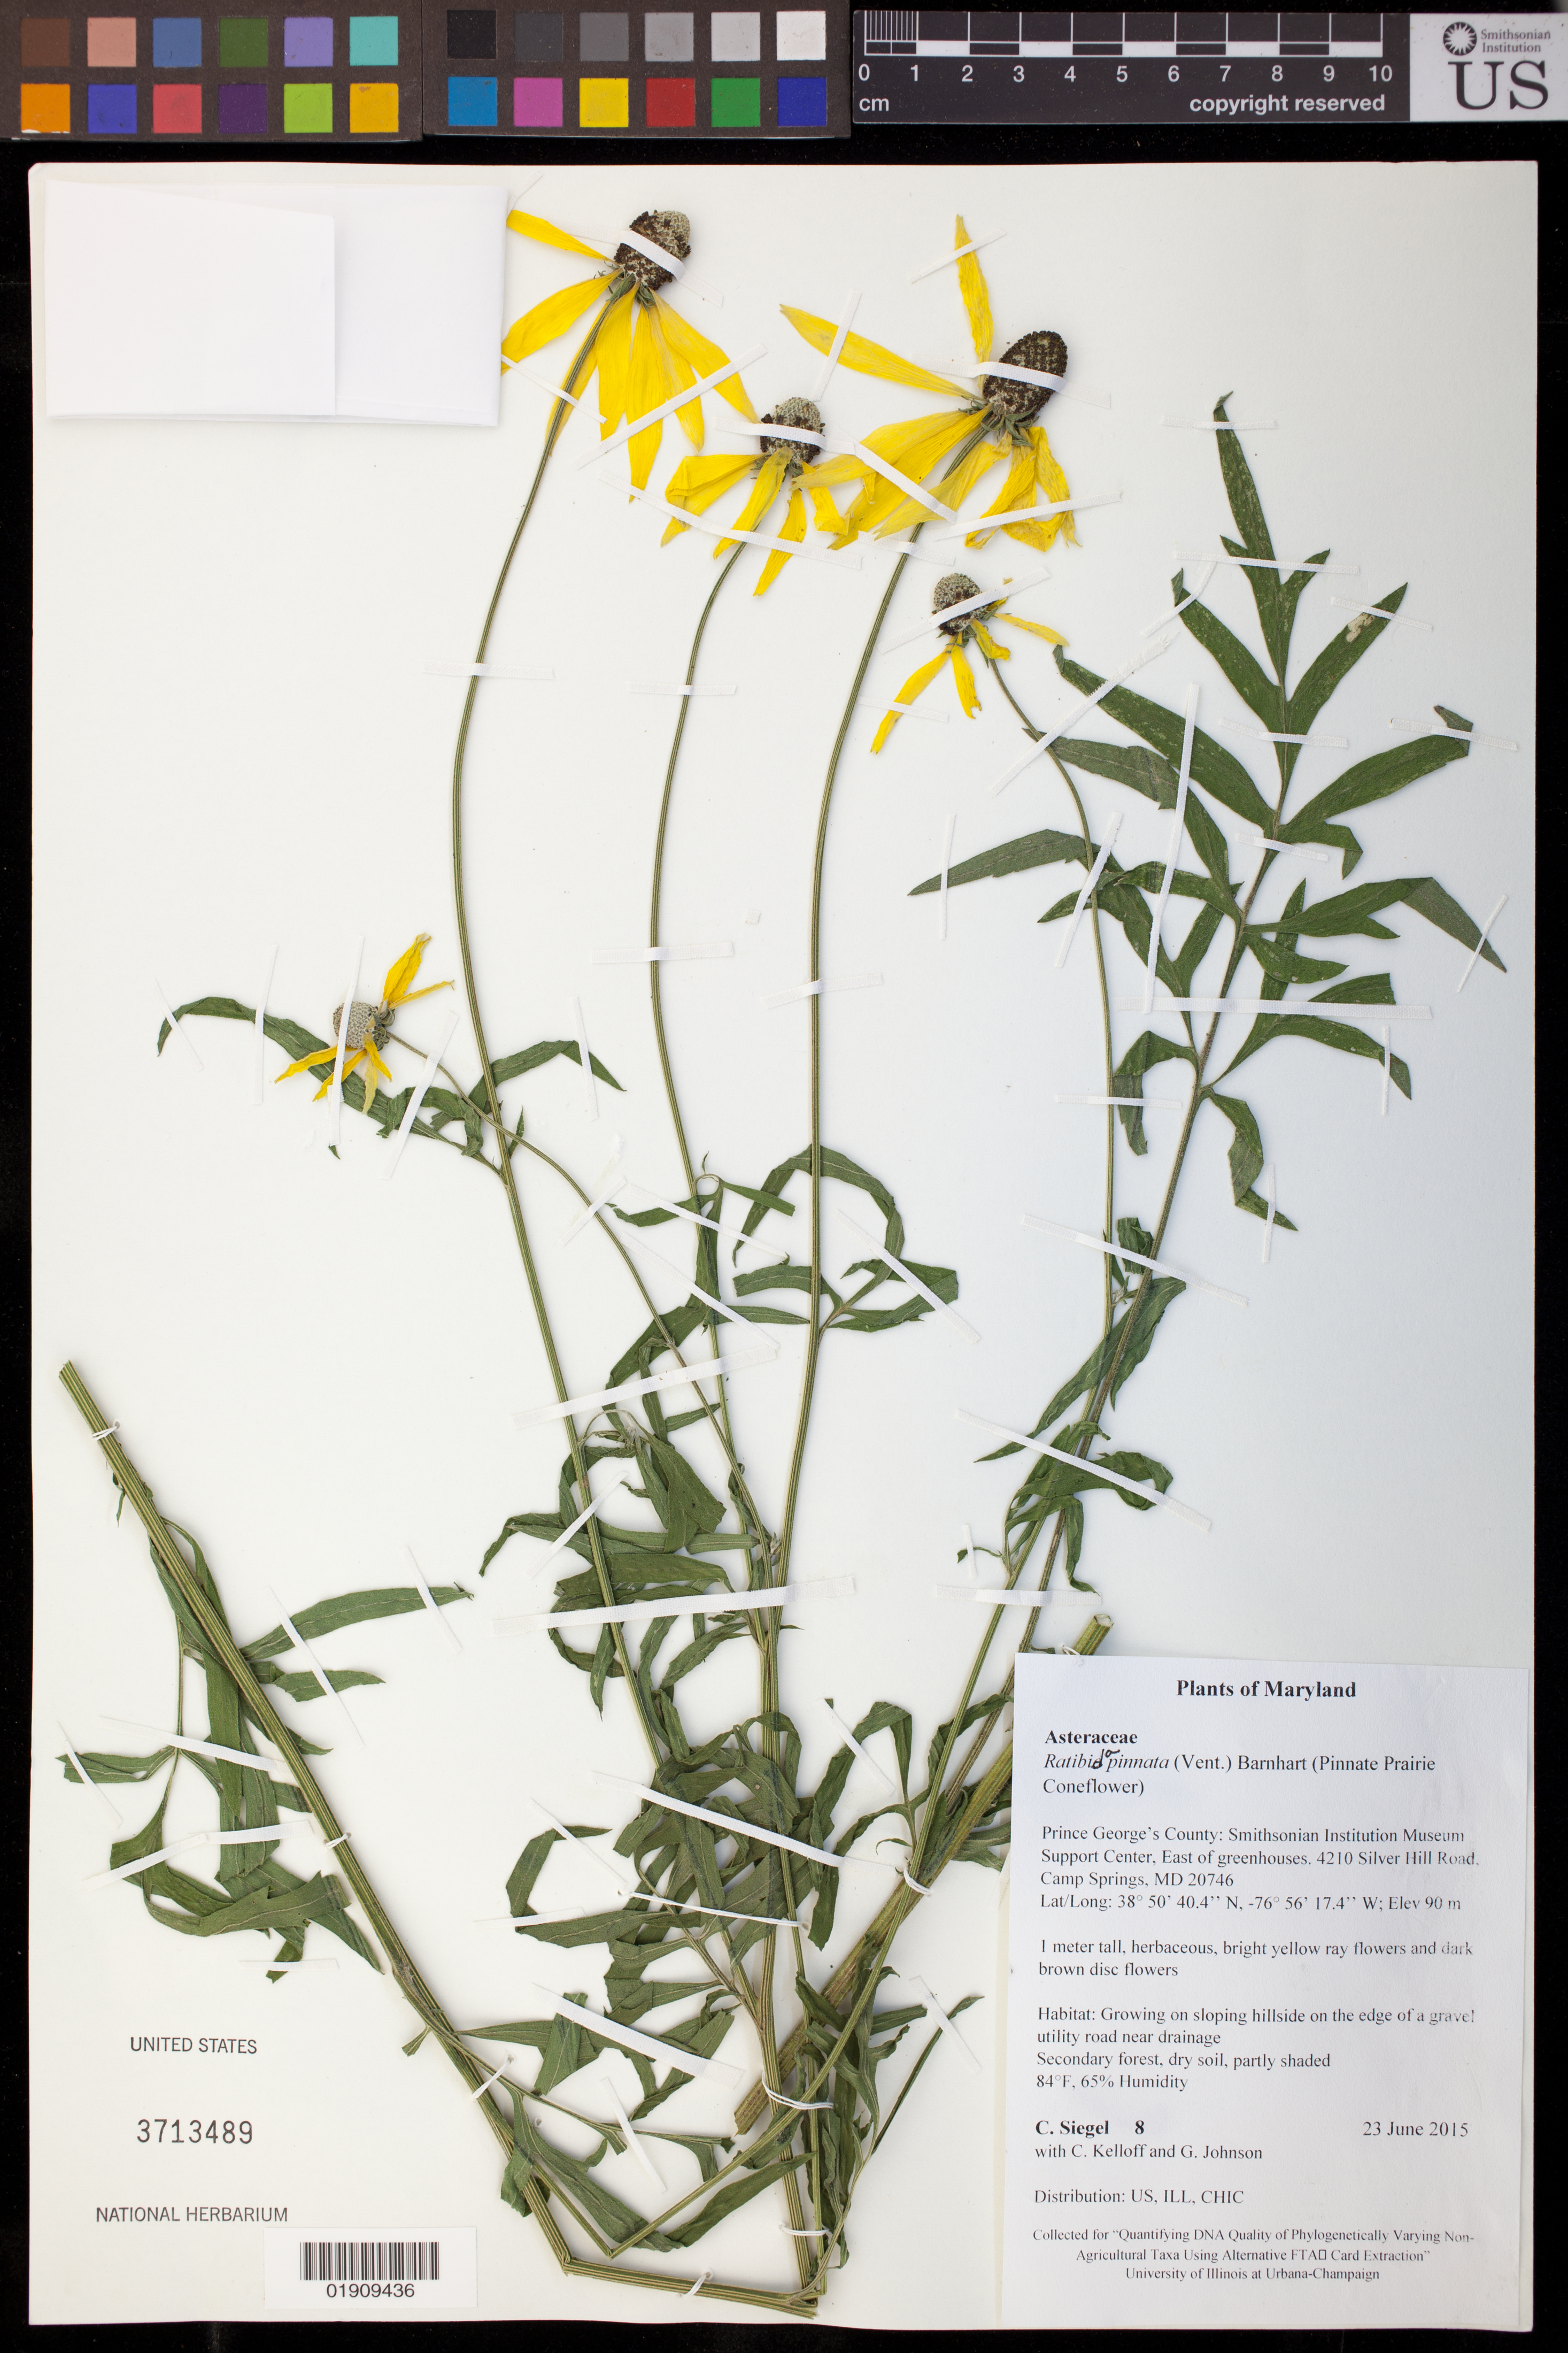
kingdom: Plantae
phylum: Tracheophyta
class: Magnoliopsida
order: Asterales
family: Asteraceae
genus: Ratibida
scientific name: Ratibida pinnata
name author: (Vent.) Barnhart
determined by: Strong, M. T., (US), Smithsonian Institution - National Museum of Natural History (UNITED STATES)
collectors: C. Siegel, C. L. Kelloff & G. Johnson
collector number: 8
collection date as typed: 23 June 2015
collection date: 2015-06-23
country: United States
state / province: Maryland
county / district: Prince George's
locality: Smithsonian Institution Museum Support Center, 4210 Silver Hill Road, Camp Springs, MD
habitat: At edge of gravel utility road near drainage. Secondary forest, dry soil, partly shaded. 84 degrees F; 65% humidity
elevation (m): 90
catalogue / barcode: US 3713489